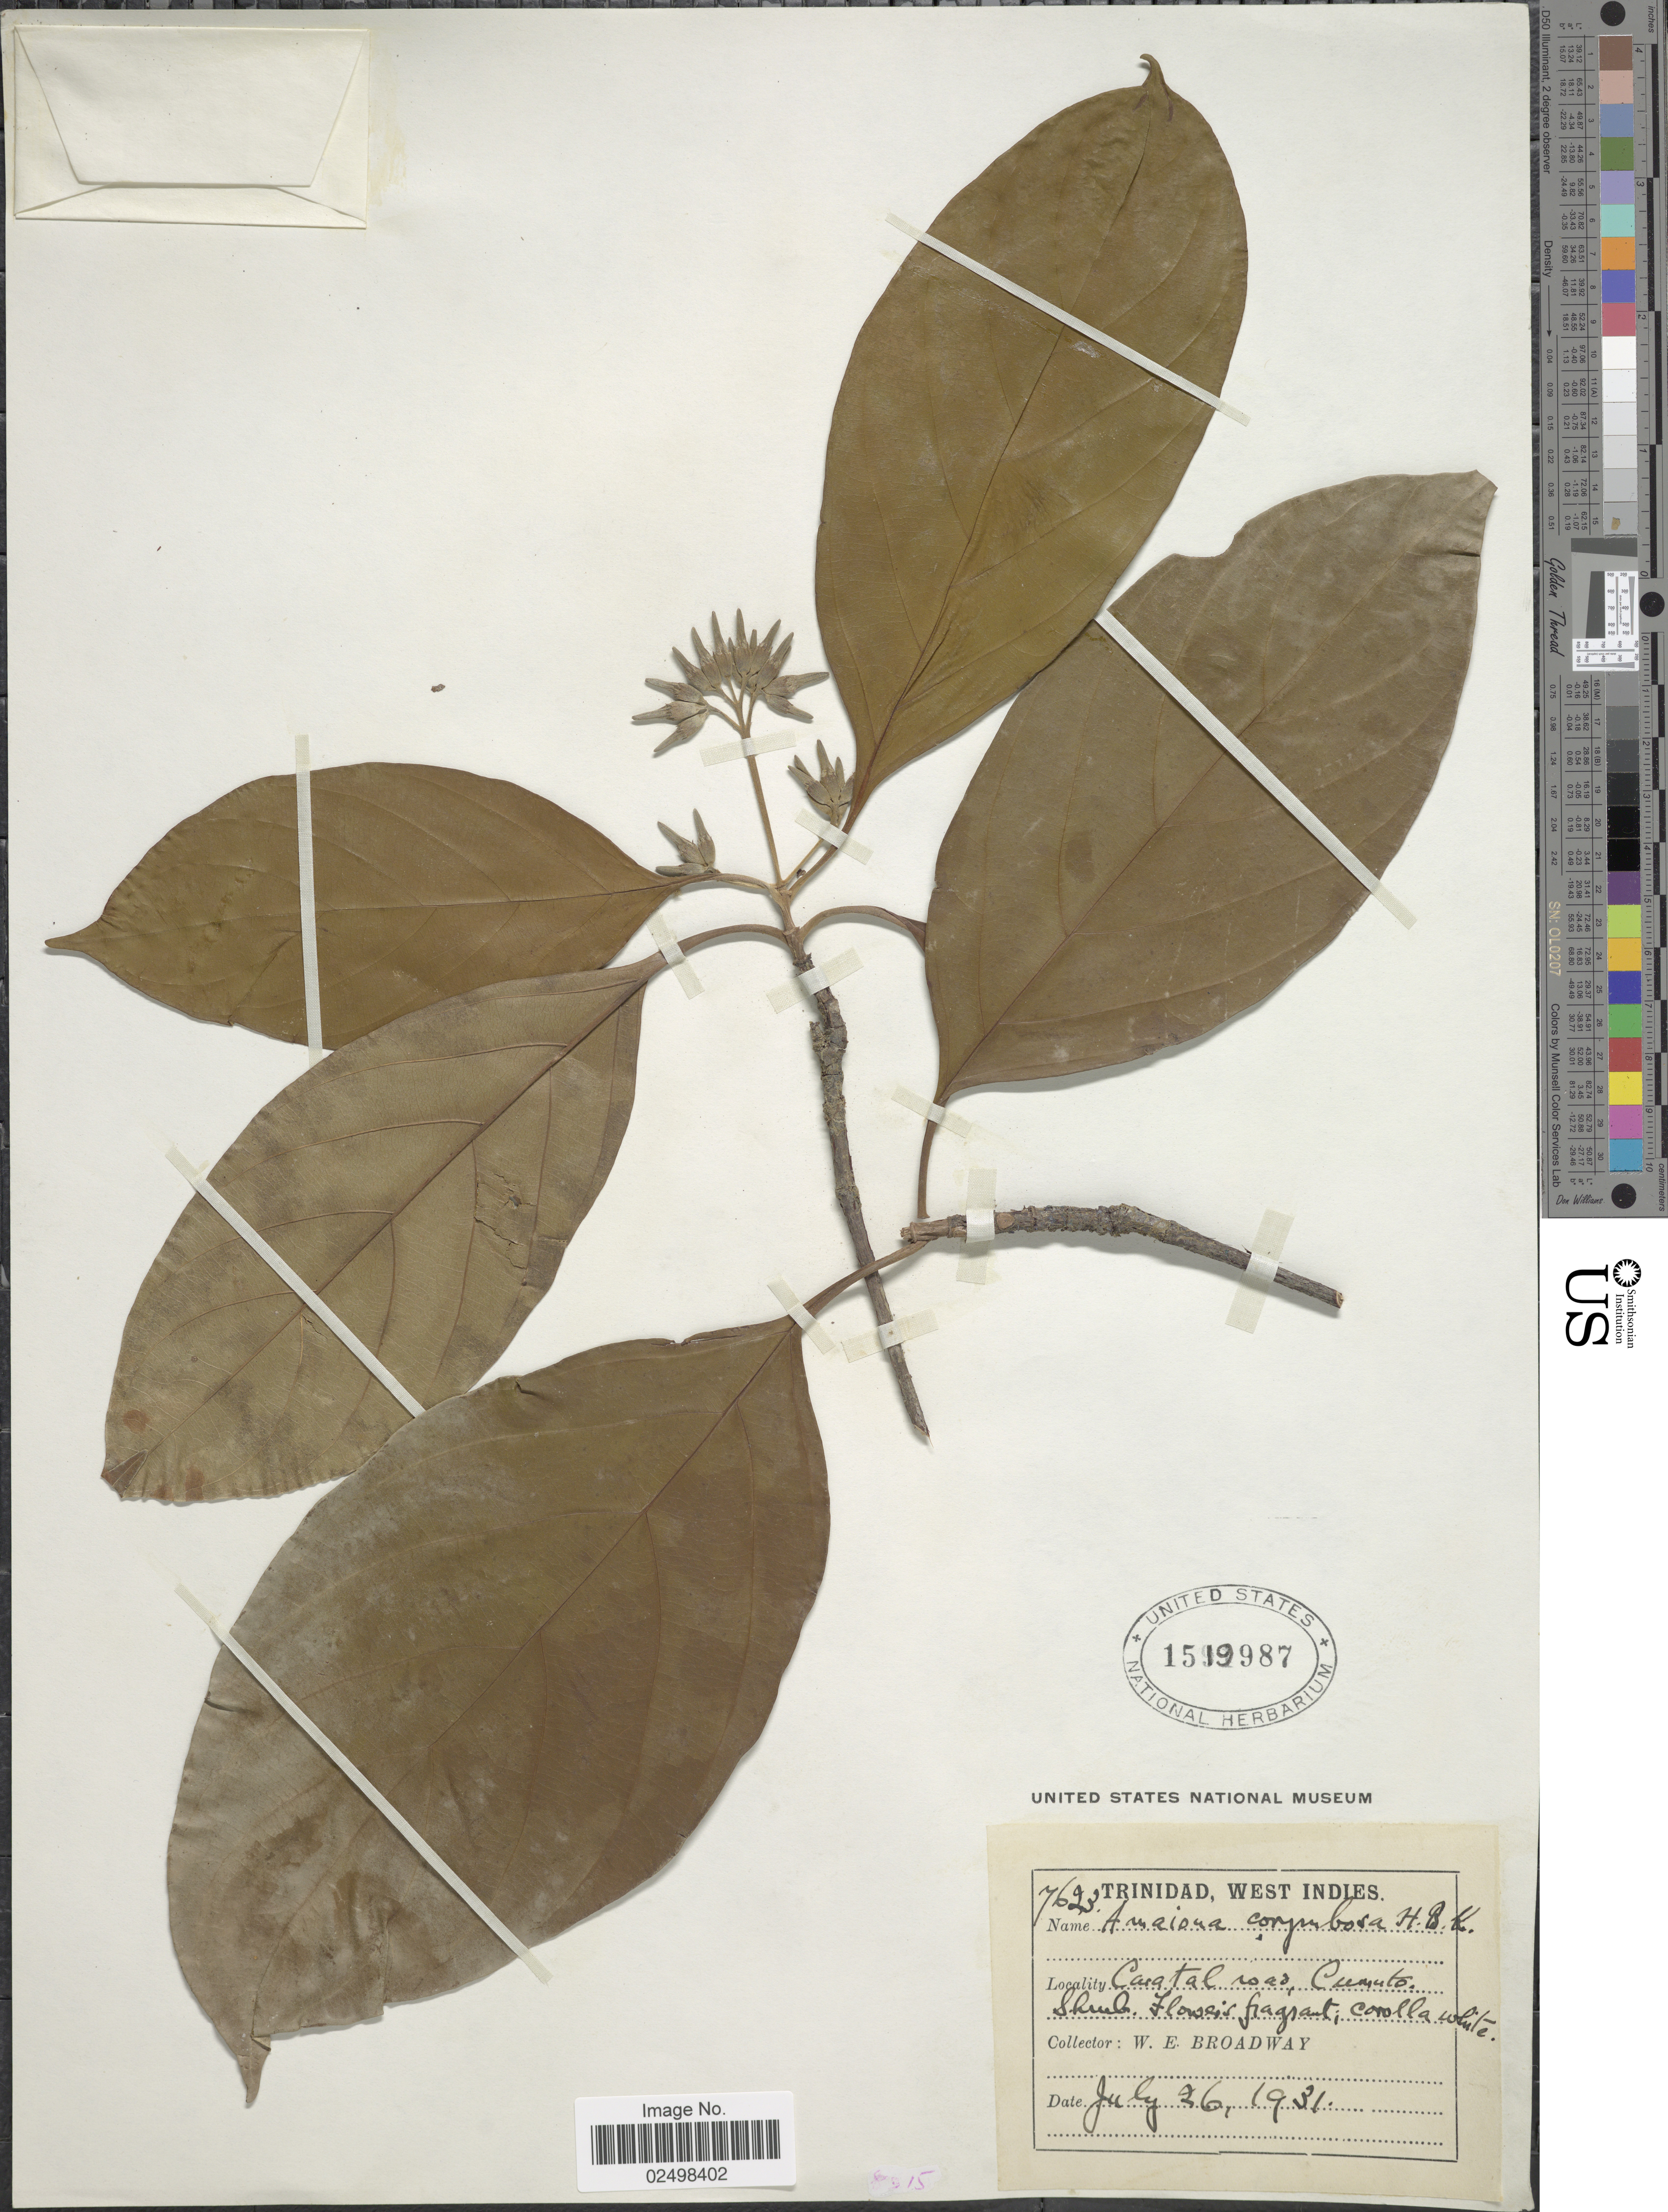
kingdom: Plantae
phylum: Tracheophyta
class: Magnoliopsida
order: Gentianales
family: Rubiaceae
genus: Amaioua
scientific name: Amaioua corymbosa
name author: Kunth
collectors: W. E. Broadway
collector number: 7623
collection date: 1931-07-26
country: Trinidad and Tobago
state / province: Trinidad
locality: West Indies, Caratal road; Cumuto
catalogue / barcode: US 1519987